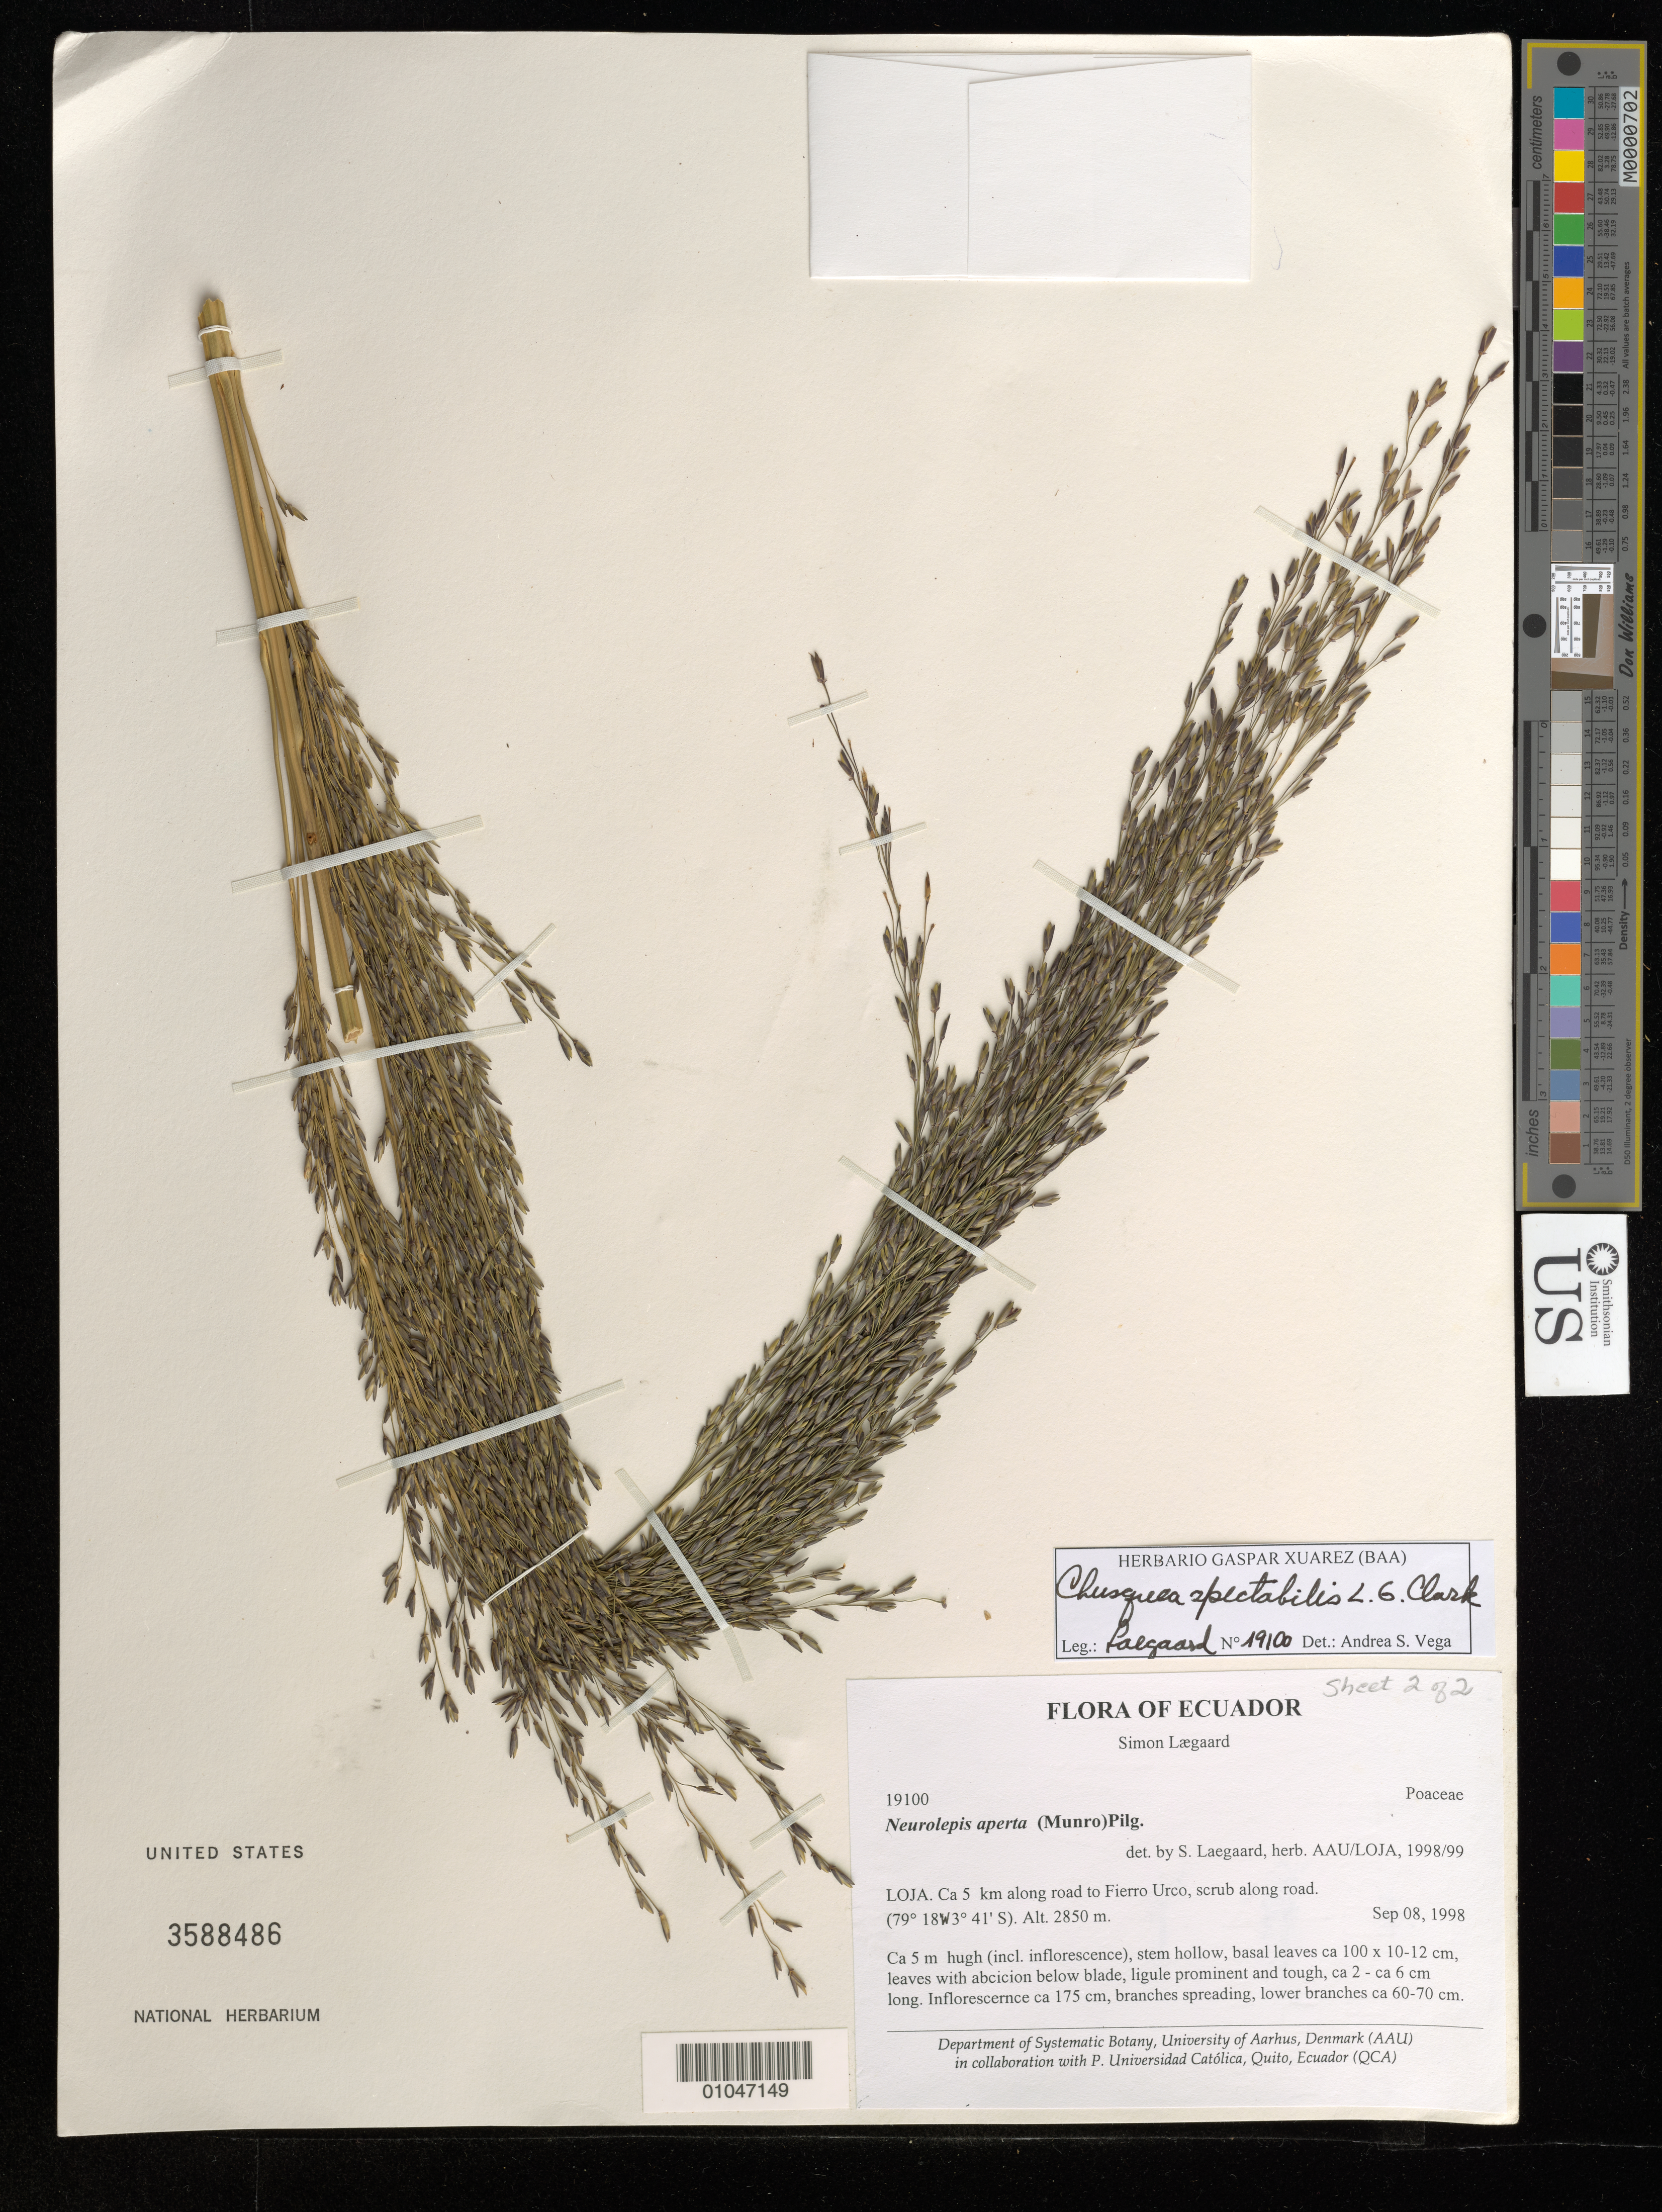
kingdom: Plantae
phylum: Tracheophyta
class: Liliopsida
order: Poales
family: Poaceae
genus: Chusquea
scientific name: Chusquea spectabilis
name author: L.G. Clark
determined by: Vega, A. S.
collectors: S. Lægaard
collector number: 19100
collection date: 1998-09-08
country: Ecuador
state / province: Loja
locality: ca 5 km along road to Fierro Urco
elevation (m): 2850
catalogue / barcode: US 3588486